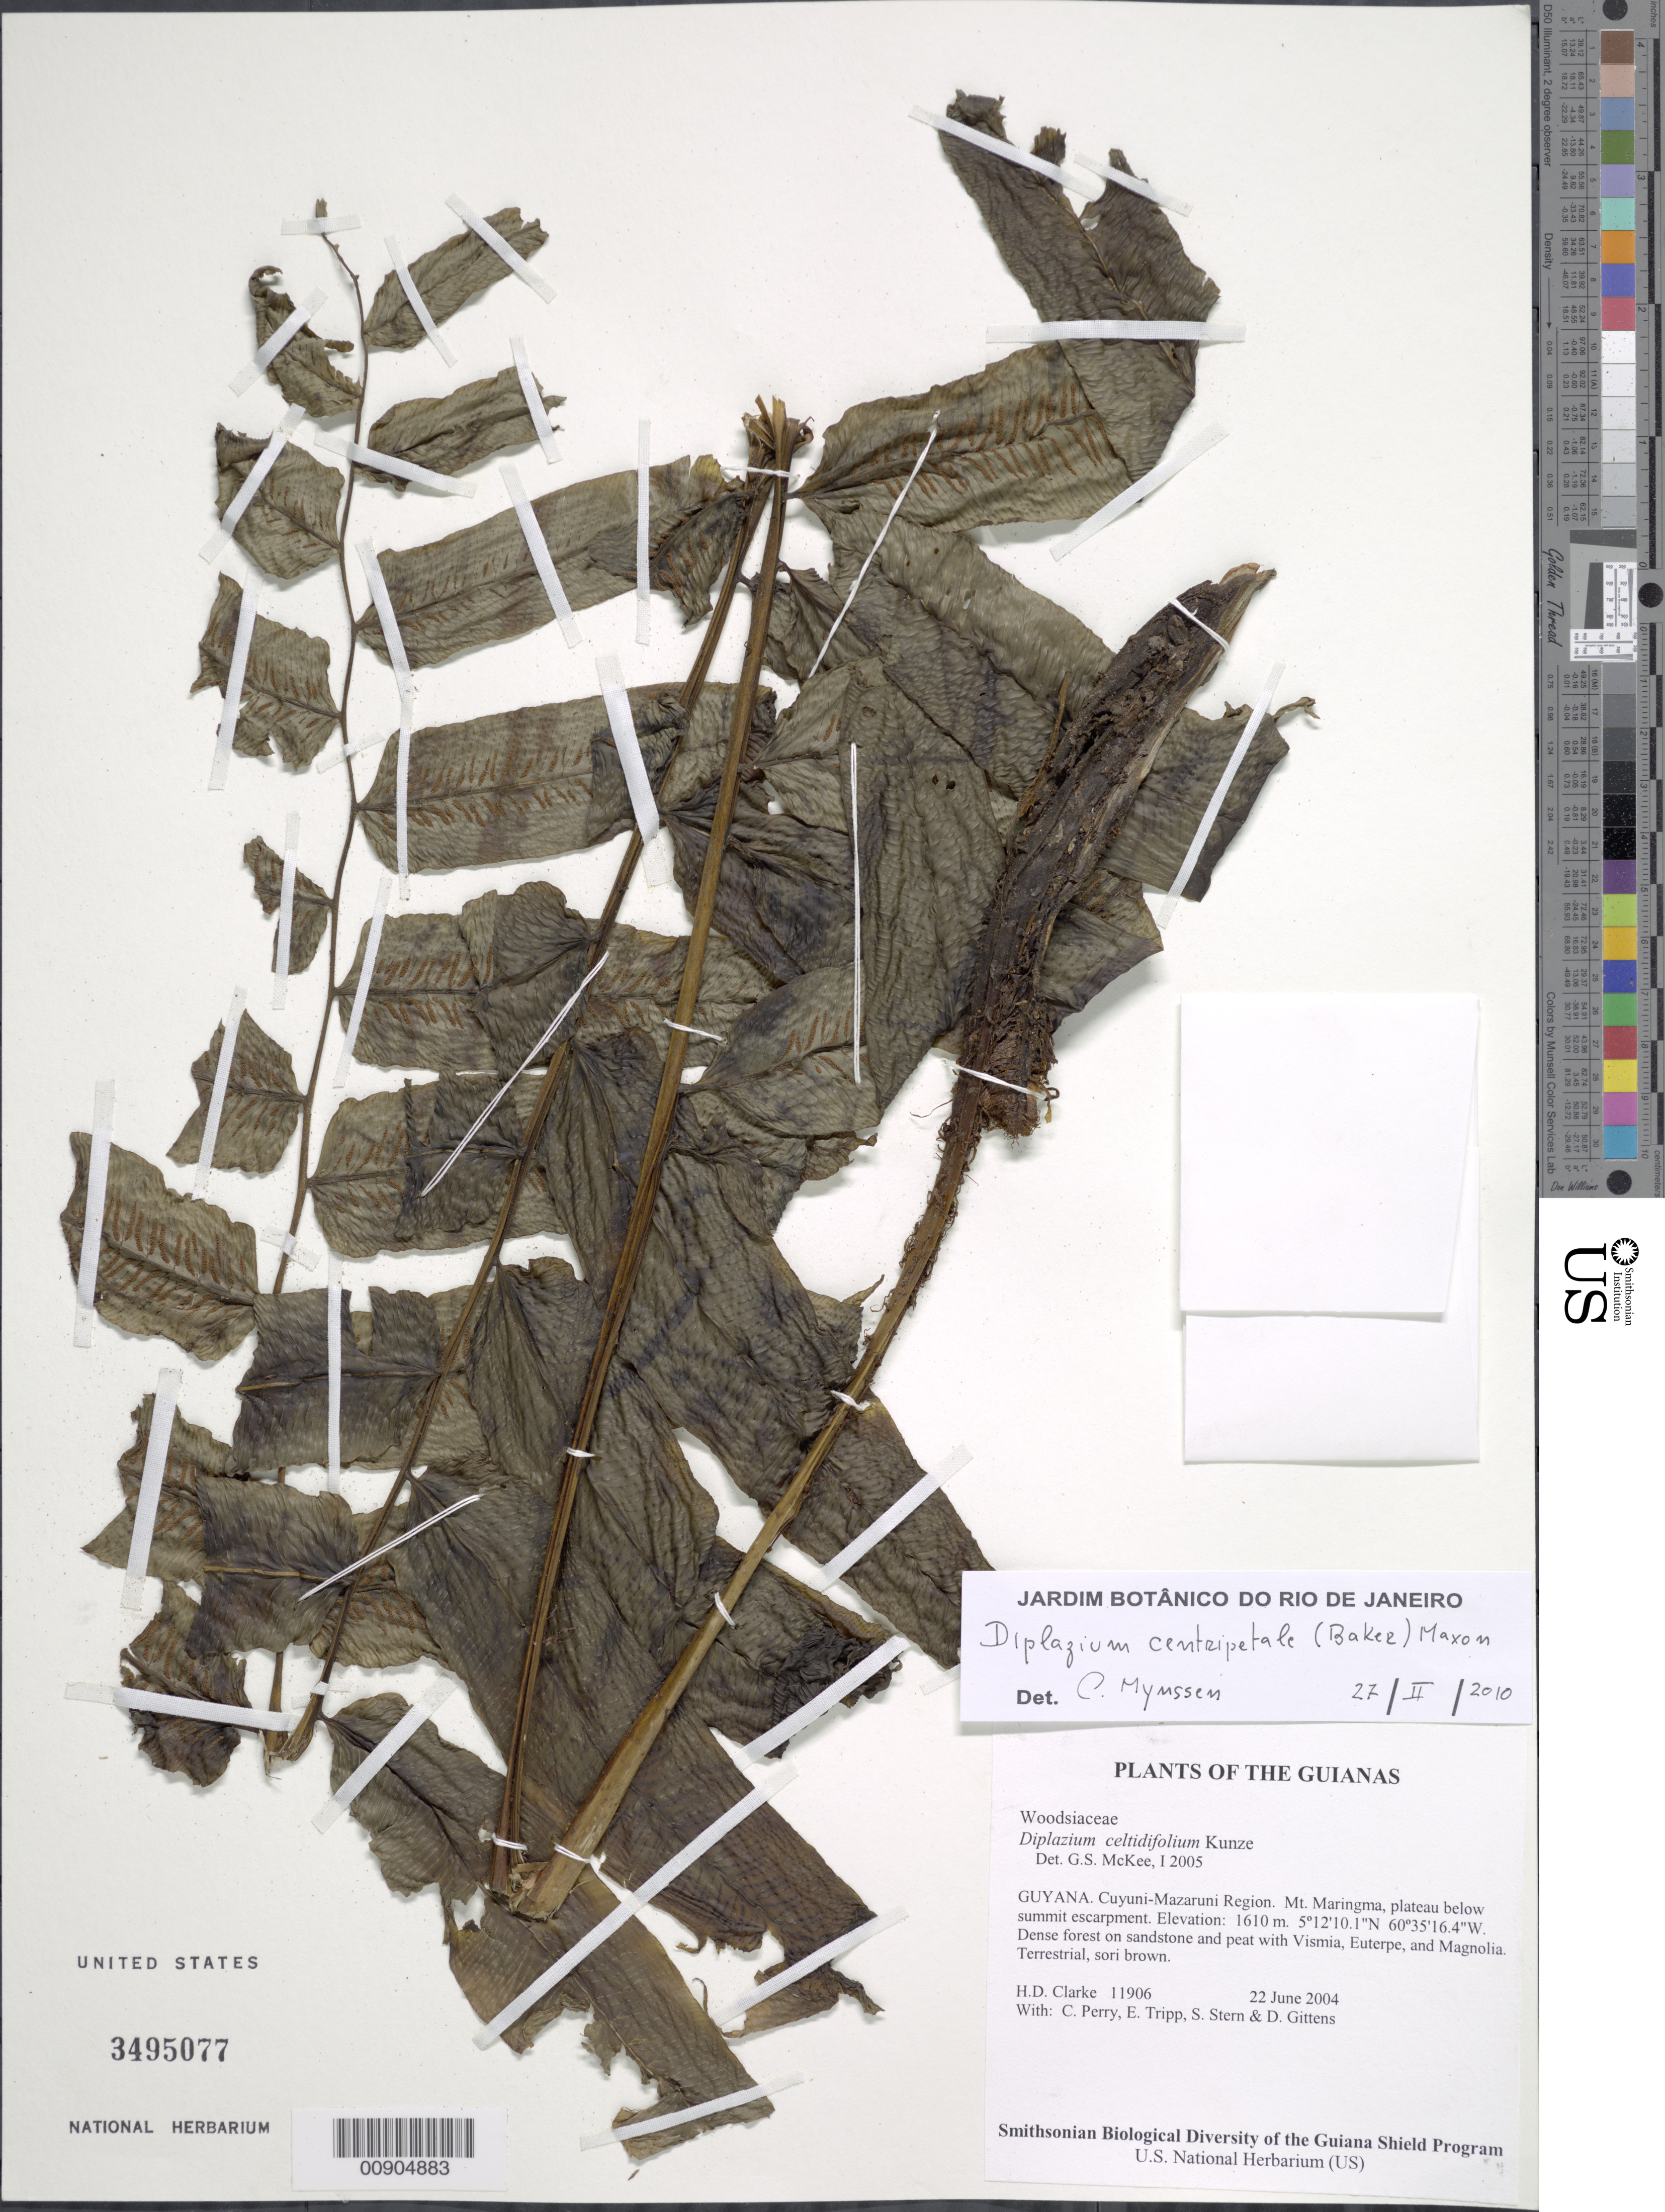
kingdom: Plantae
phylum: Tracheophyta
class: Polypodiopsida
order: Polypodiales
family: Athyriaceae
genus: Diplazium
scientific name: Diplazium centripetale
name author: (Baker) Maxon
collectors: H. D. Clarke, C. Perry, E. Tripp, S. R. Stern & D. Gittens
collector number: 11906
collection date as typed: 22 June 2004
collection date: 2004-06-22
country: Guyana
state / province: Cuyuni-Mazaruni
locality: Mt. Maringma, plateau below summit escarpment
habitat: Dense forest on sandstone and peat with Vismia, Euterpe, and Magnolia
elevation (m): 1610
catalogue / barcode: US 3495077